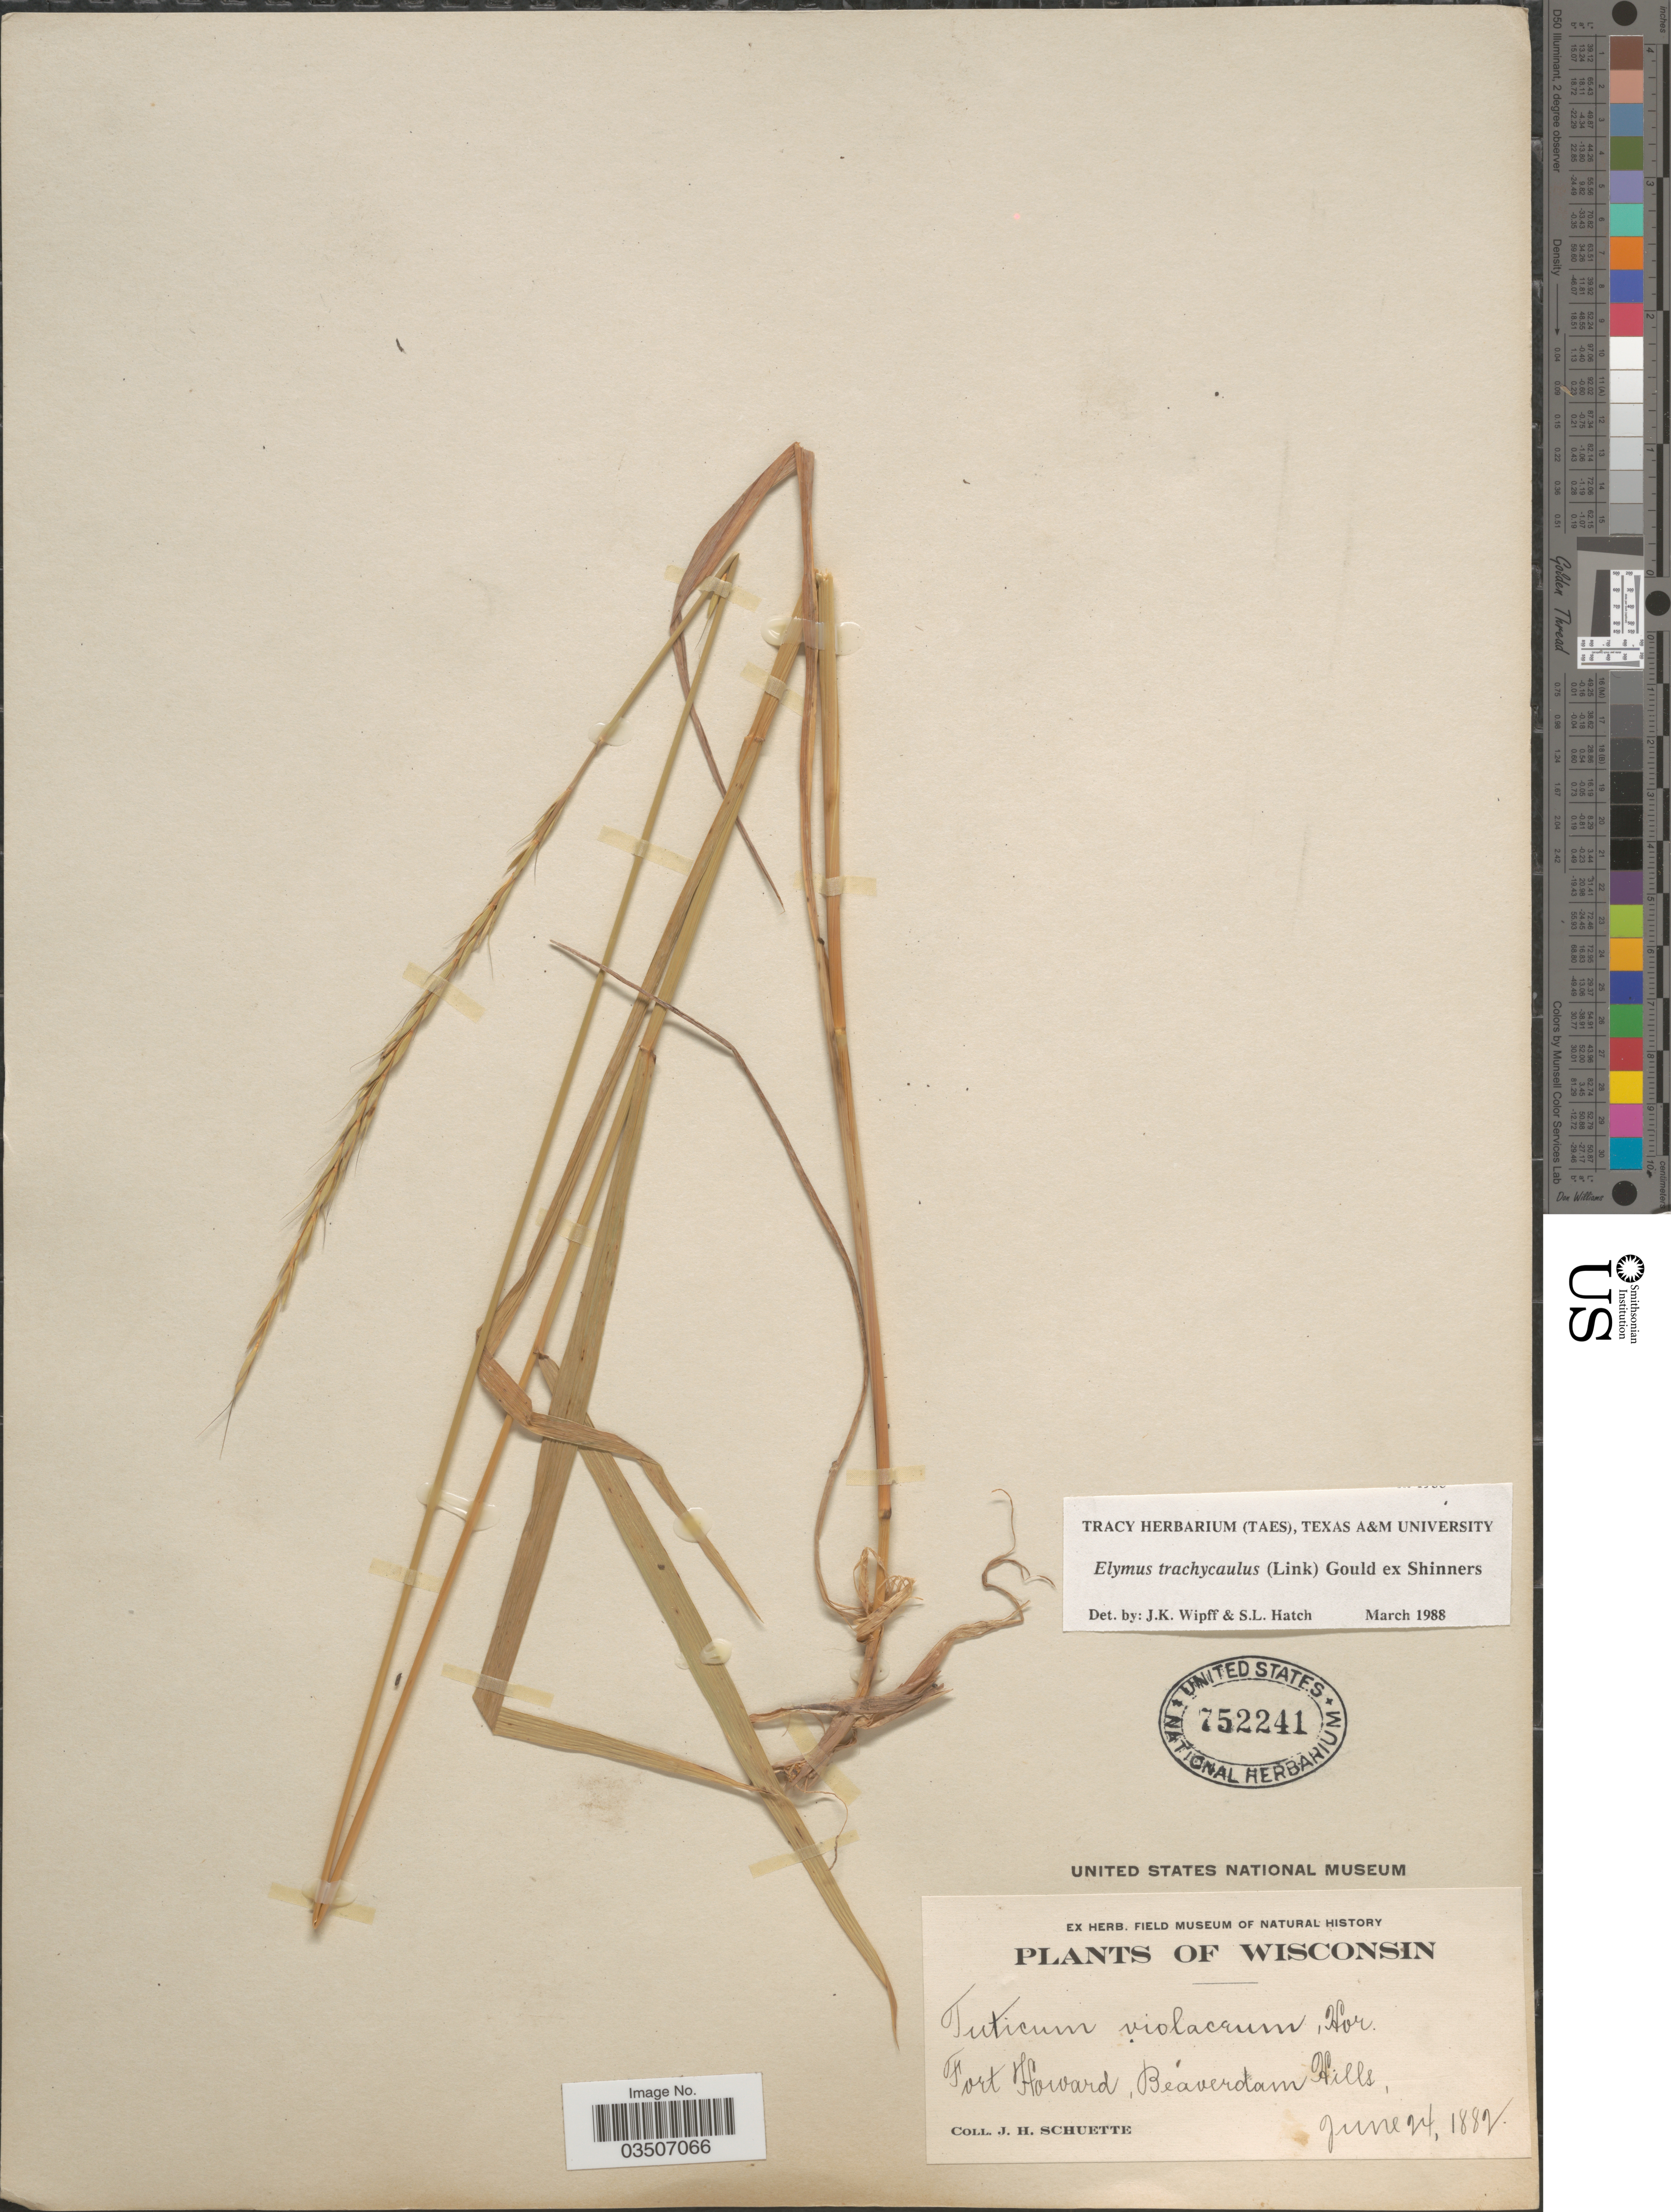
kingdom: Plantae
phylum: Tracheophyta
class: Liliopsida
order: Poales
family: Poaceae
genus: Elymus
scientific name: Elymus trachycaulus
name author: (Link) Gould ex Shinners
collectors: J. H. Schuette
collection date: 1882-06-24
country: United States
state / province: Wisconsin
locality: Fort Howard, Beaverdam Hills.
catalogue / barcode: US 752241